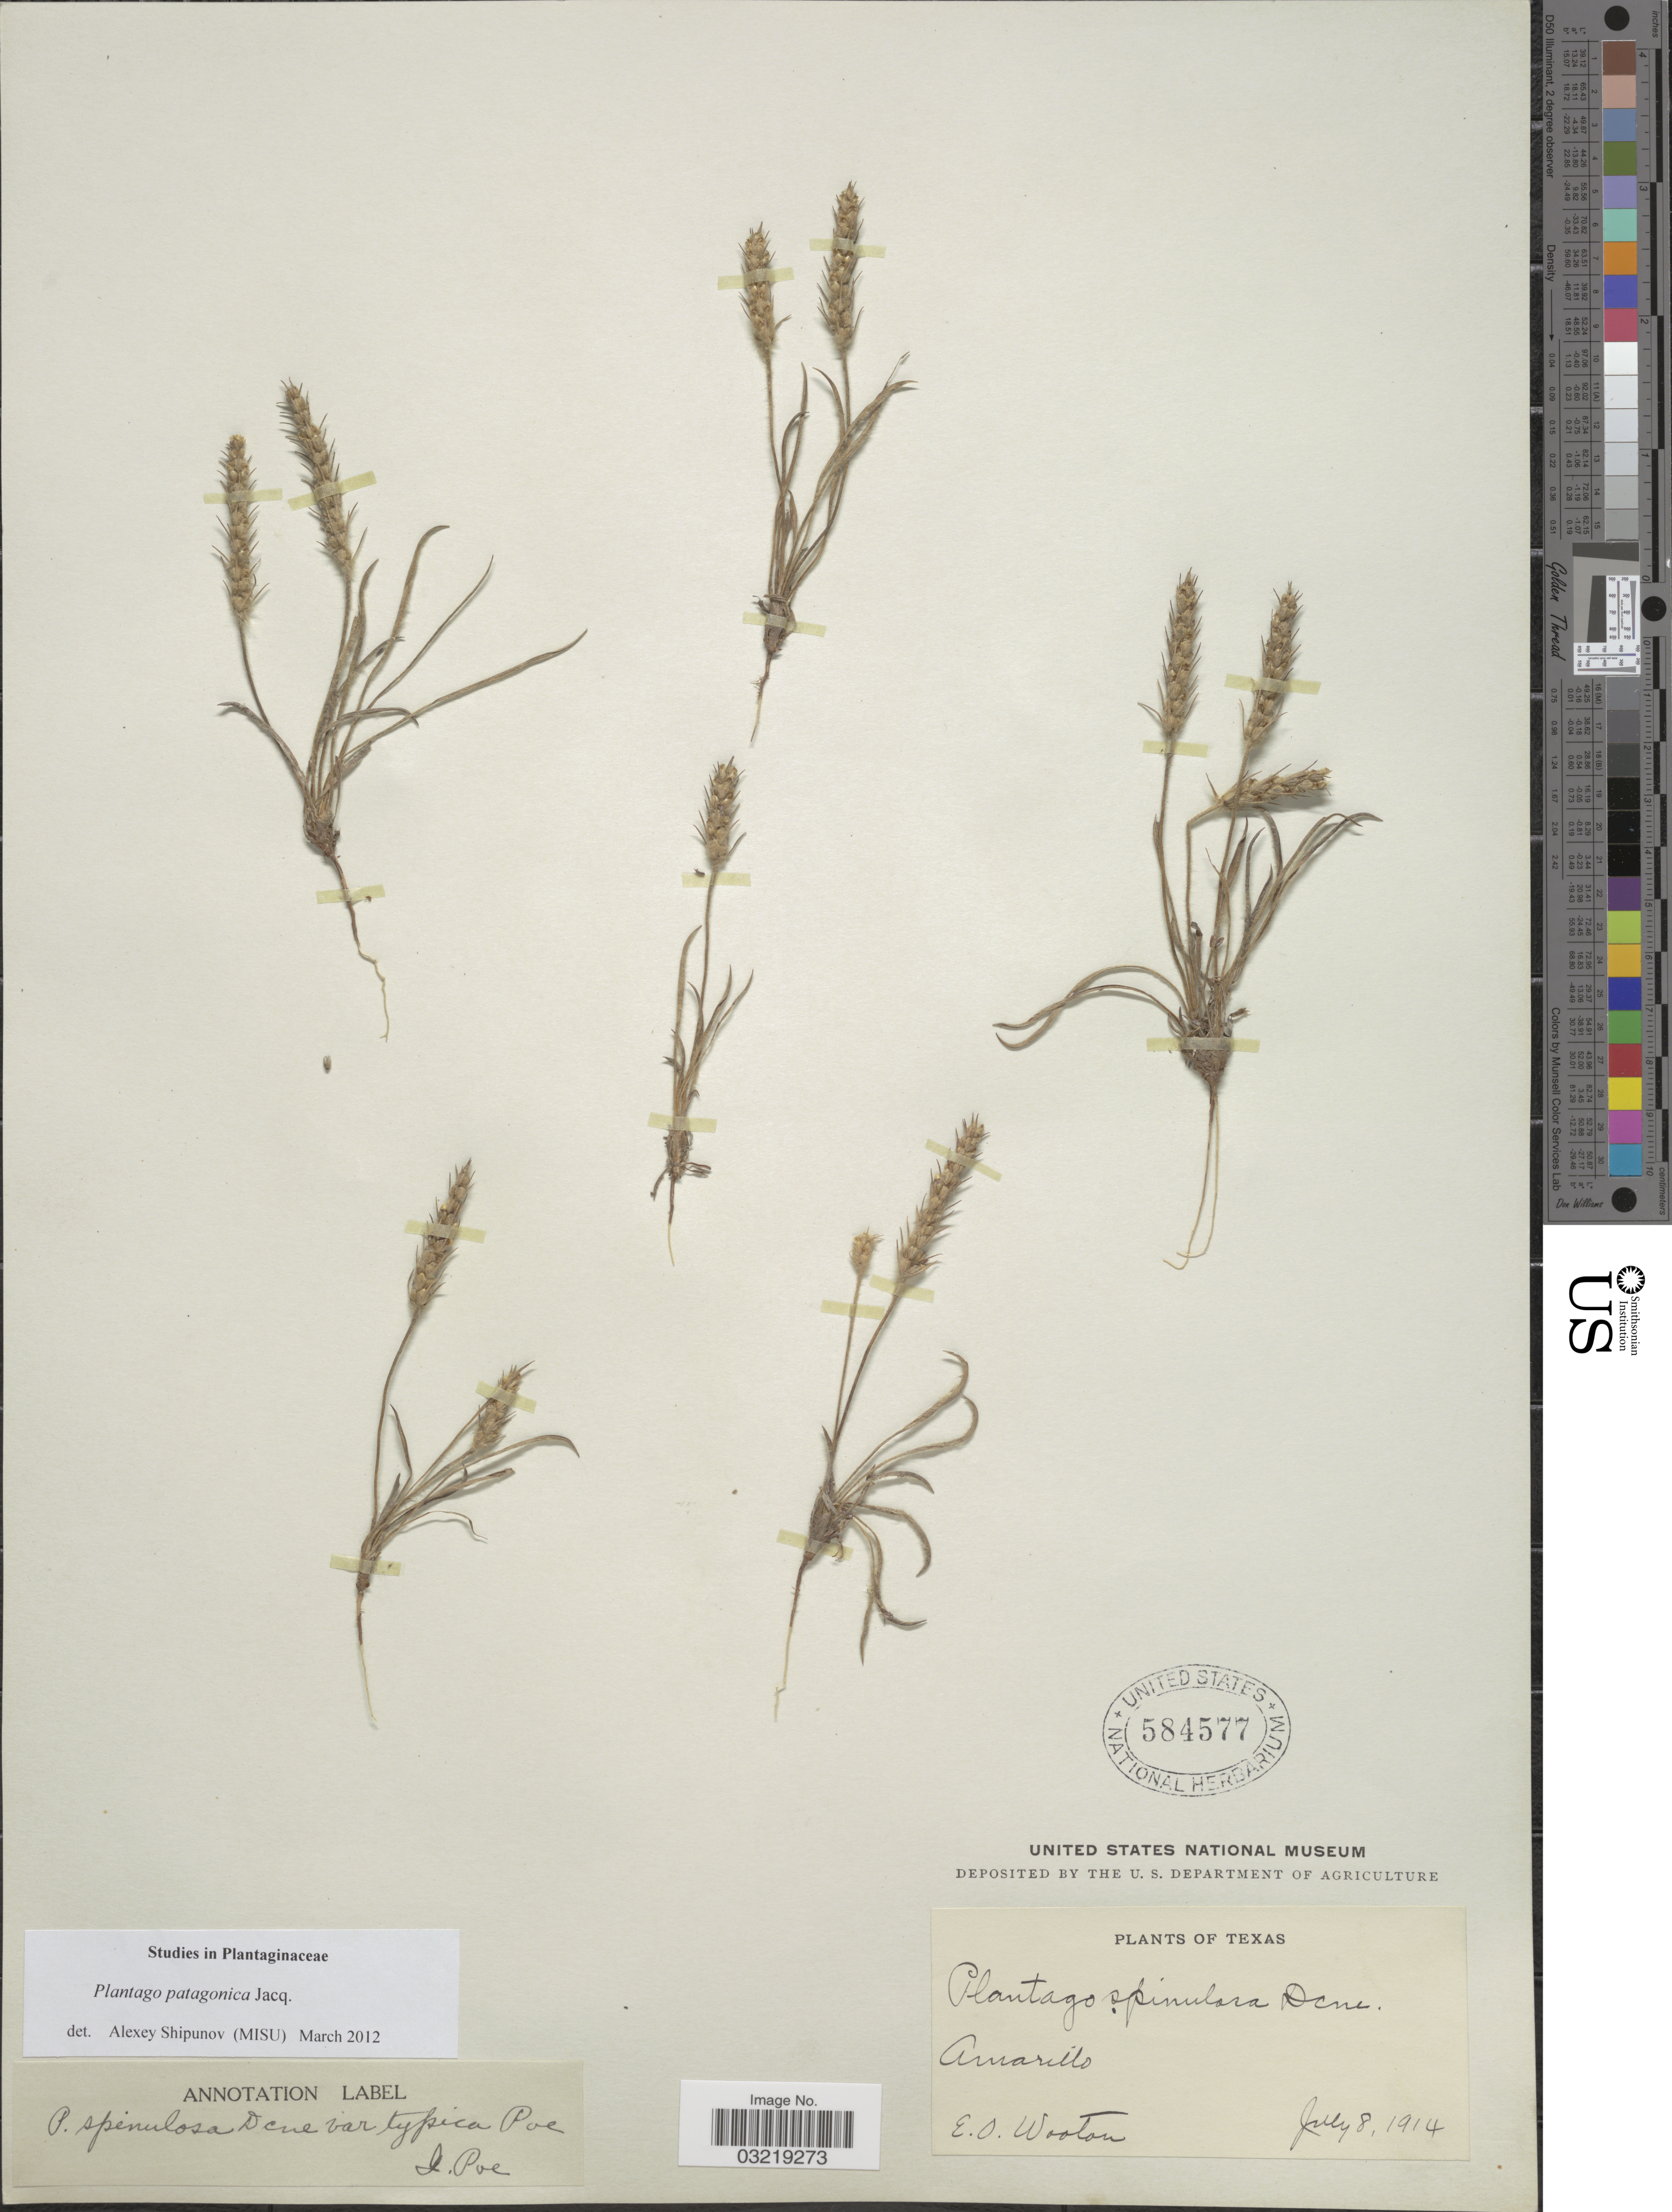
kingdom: Plantae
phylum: Tracheophyta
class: Magnoliopsida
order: Lamiales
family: Plantaginaceae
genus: Plantago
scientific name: Plantago patagonica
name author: Jacq.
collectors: E. O. Wooton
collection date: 1914-07-08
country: United States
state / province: Texas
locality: Amarillo.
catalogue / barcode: US 584577